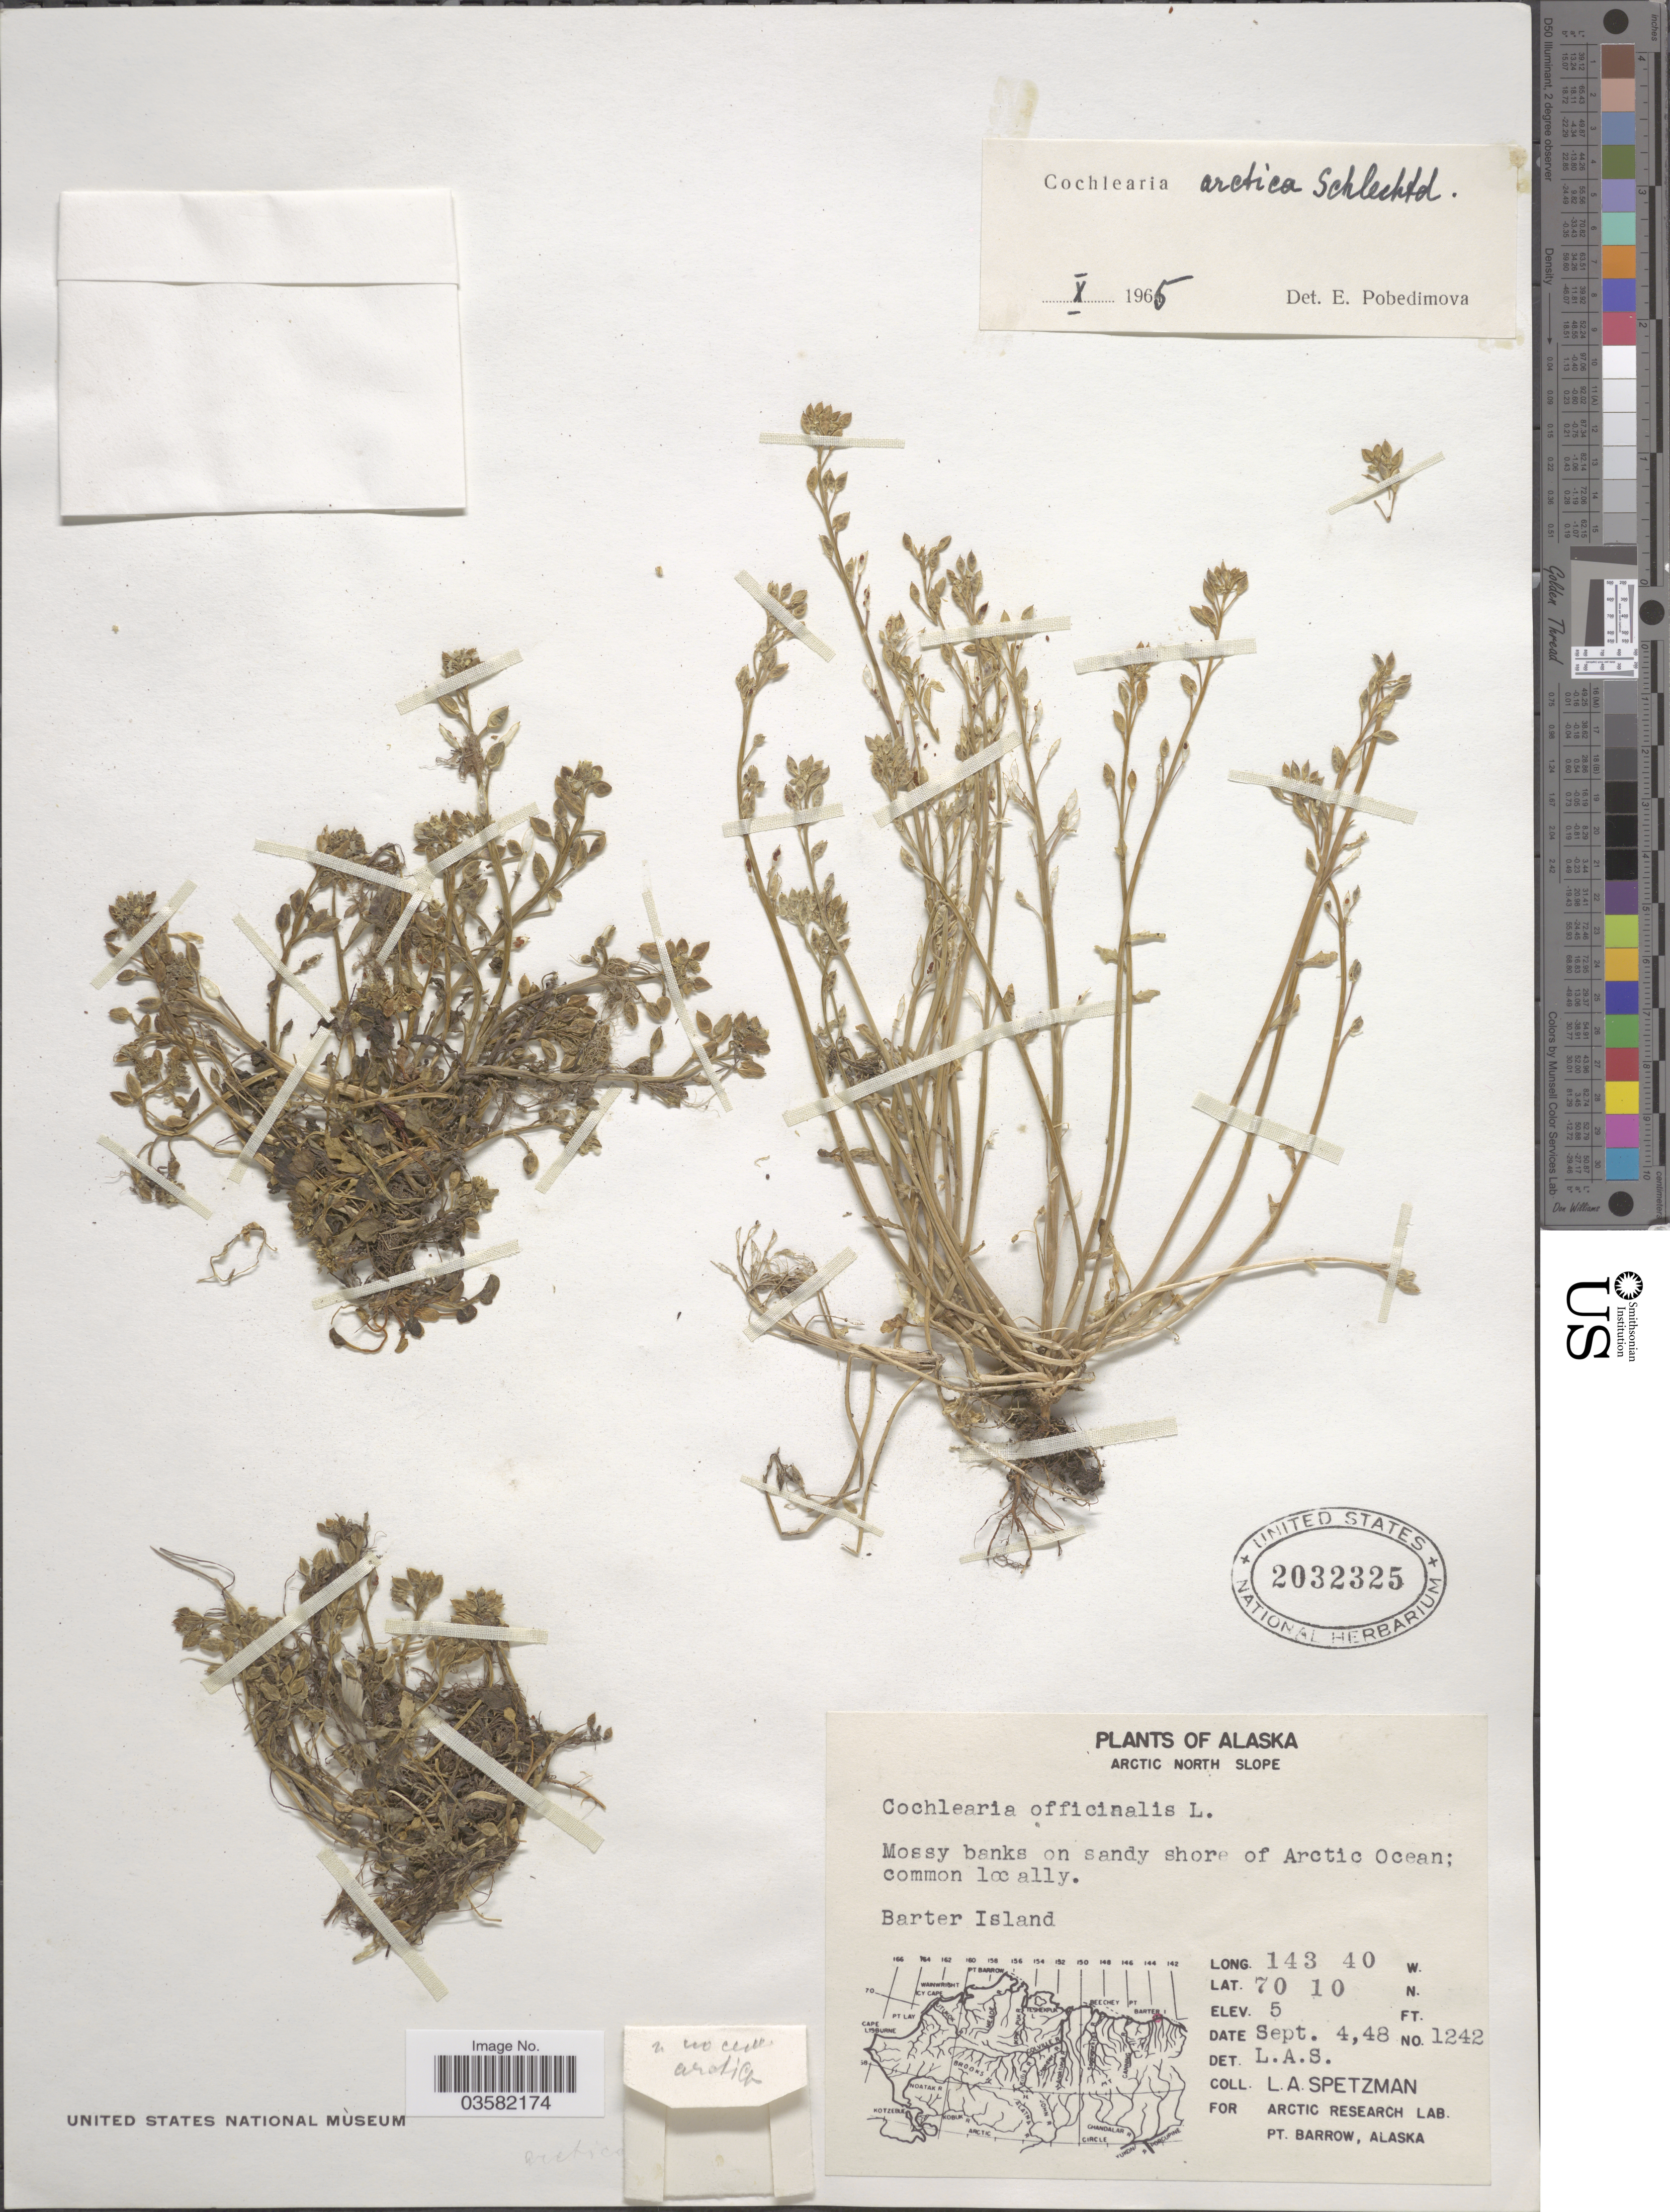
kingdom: Plantae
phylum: Tracheophyta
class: Magnoliopsida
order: Brassicales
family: Brassicaceae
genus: Cochlearia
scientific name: Cochlearia arctica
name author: Schltdl. ex DC.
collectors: L. Spetzman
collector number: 1242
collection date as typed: Transcribed d/m/y: 4/9/48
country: United States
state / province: Alaska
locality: Arctic North Slope. Mossy banks on sandy shore of Arctic Ocean; Barter Island.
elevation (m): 2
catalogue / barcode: US 2032325